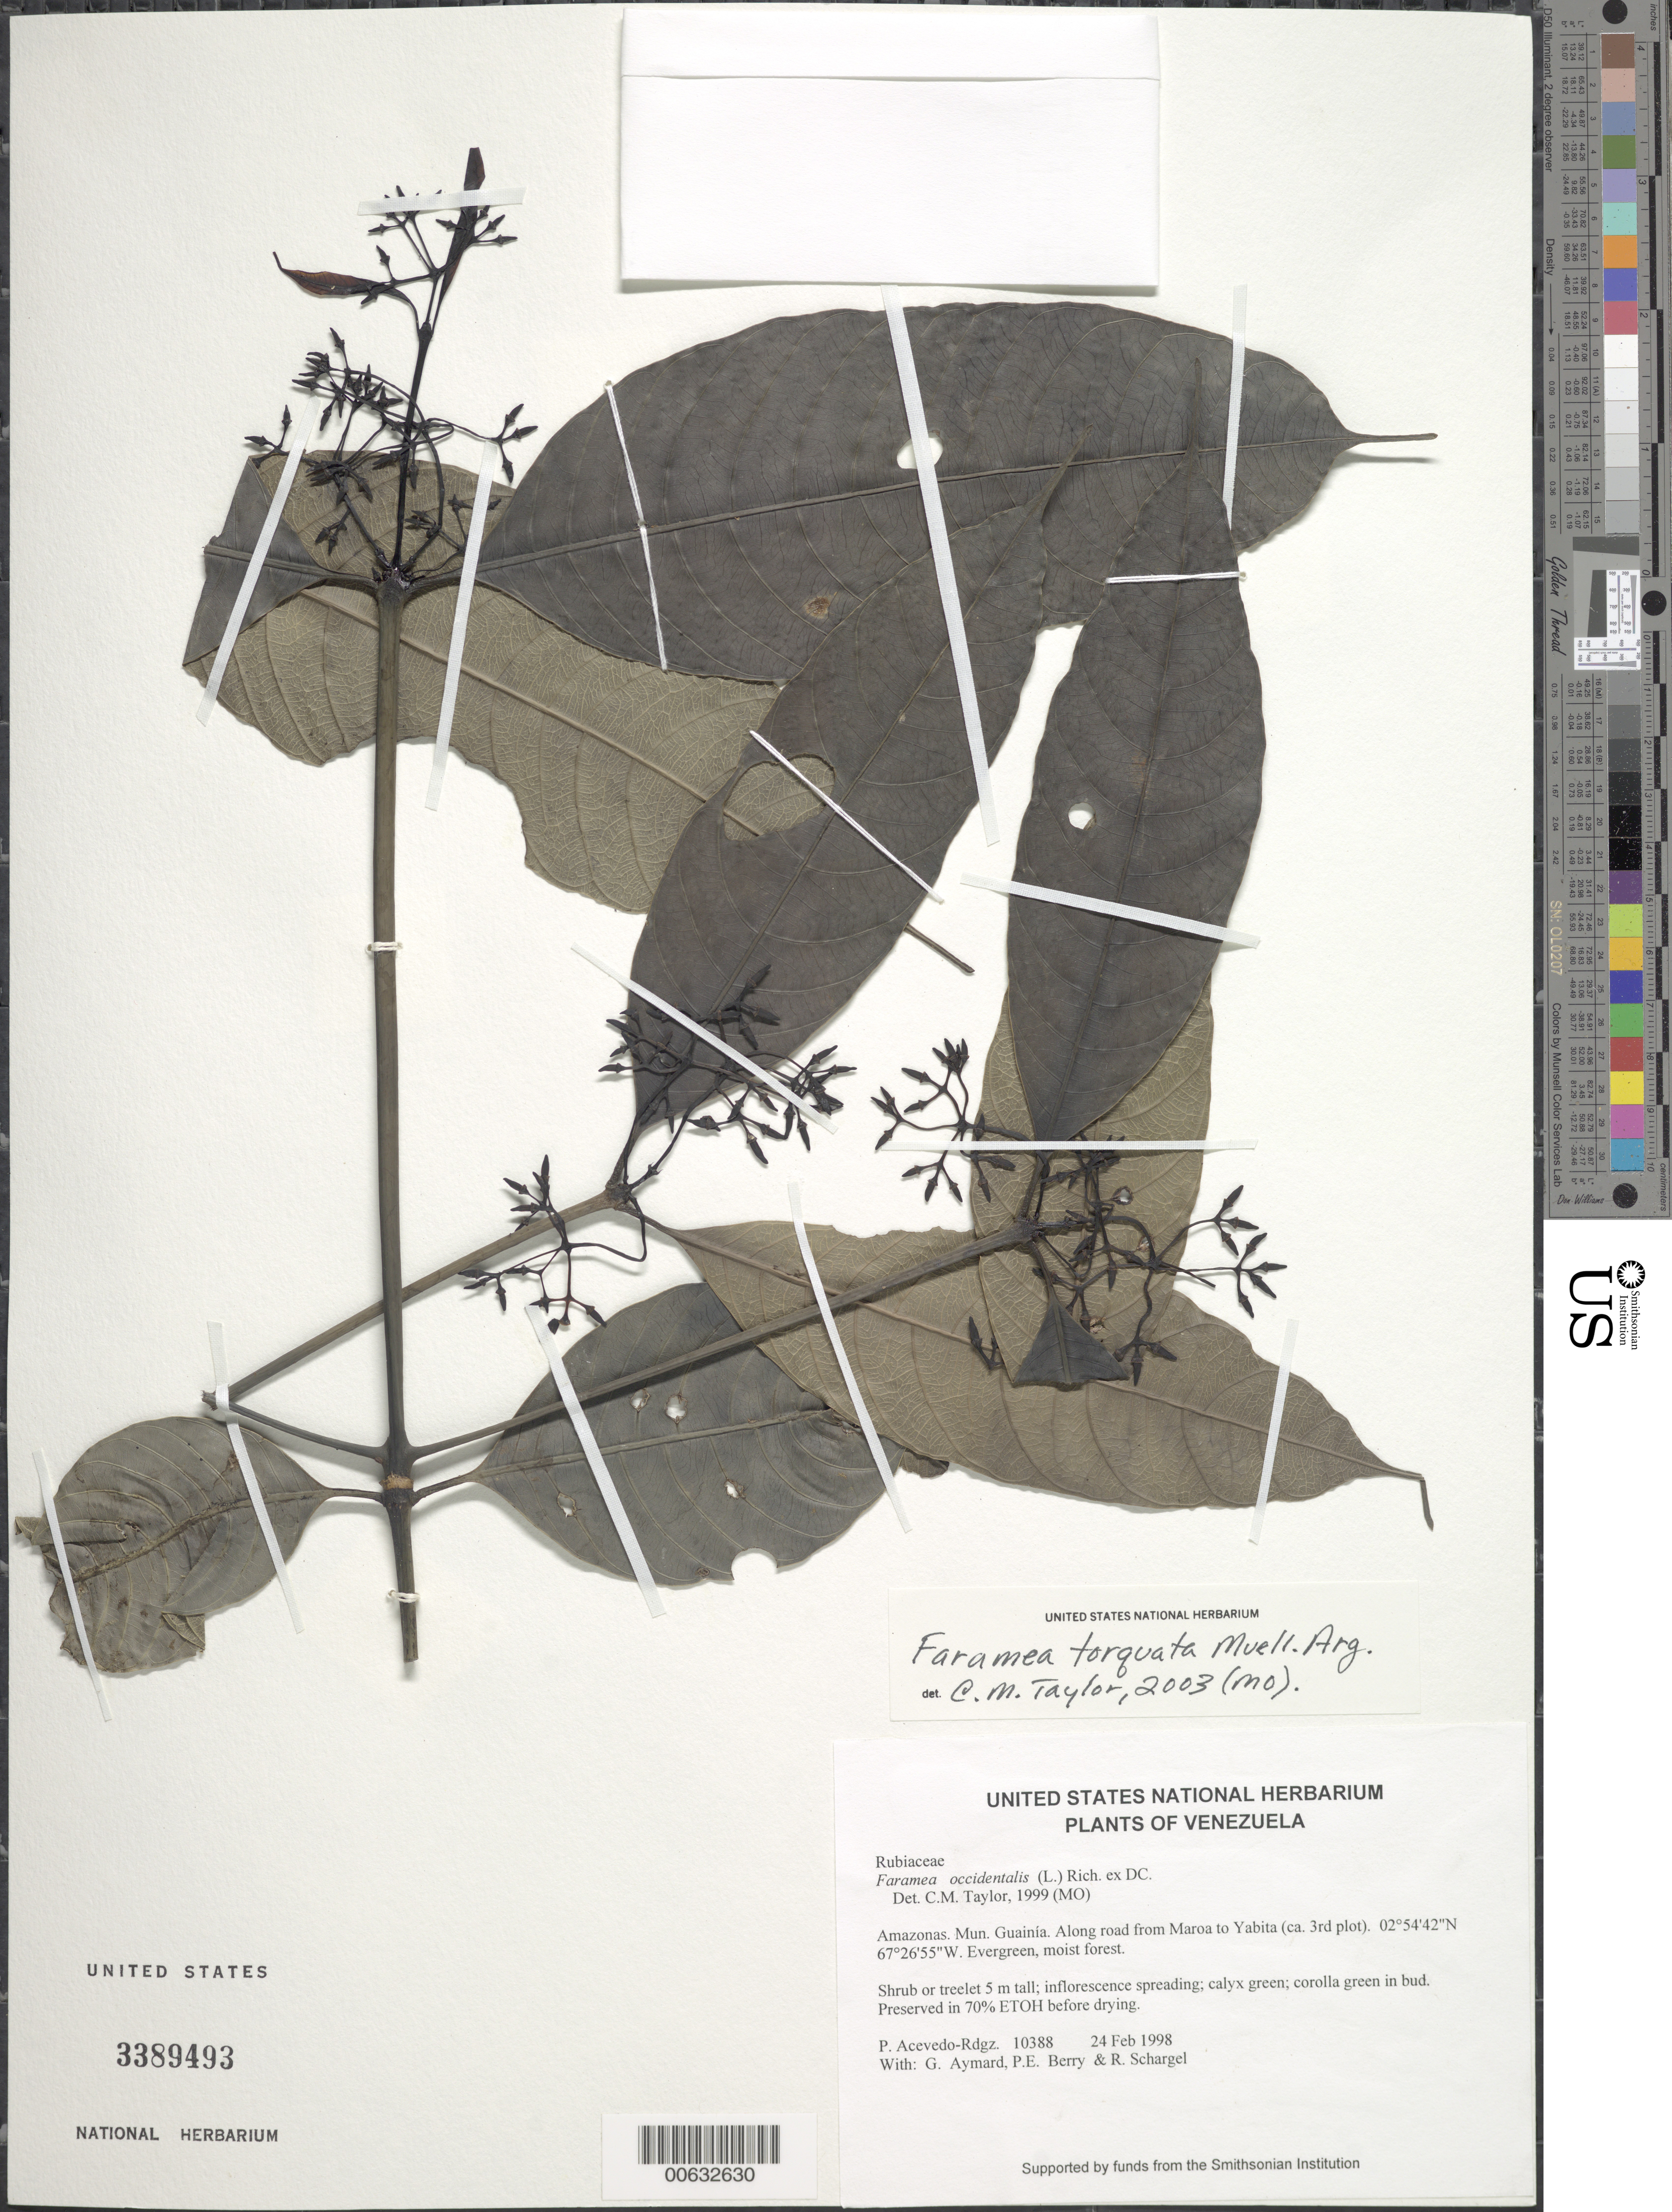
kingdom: Plantae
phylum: Tracheophyta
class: Magnoliopsida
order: Gentianales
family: Rubiaceae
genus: Faramea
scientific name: Faramea torquata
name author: Müll. Arg.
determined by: Taylor, Charlotte M.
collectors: P. Acevedo-Rodr., G. A. Aymard, P. E. Berry & R. Schargel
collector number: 10388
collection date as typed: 24 Feb 1998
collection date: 1998-02-24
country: Venezuela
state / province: Amazonas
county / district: Maroa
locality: Along road from Maroa to Yabita (ca. 3rd plot).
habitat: Evergreen, moist forest.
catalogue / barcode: US 3389493